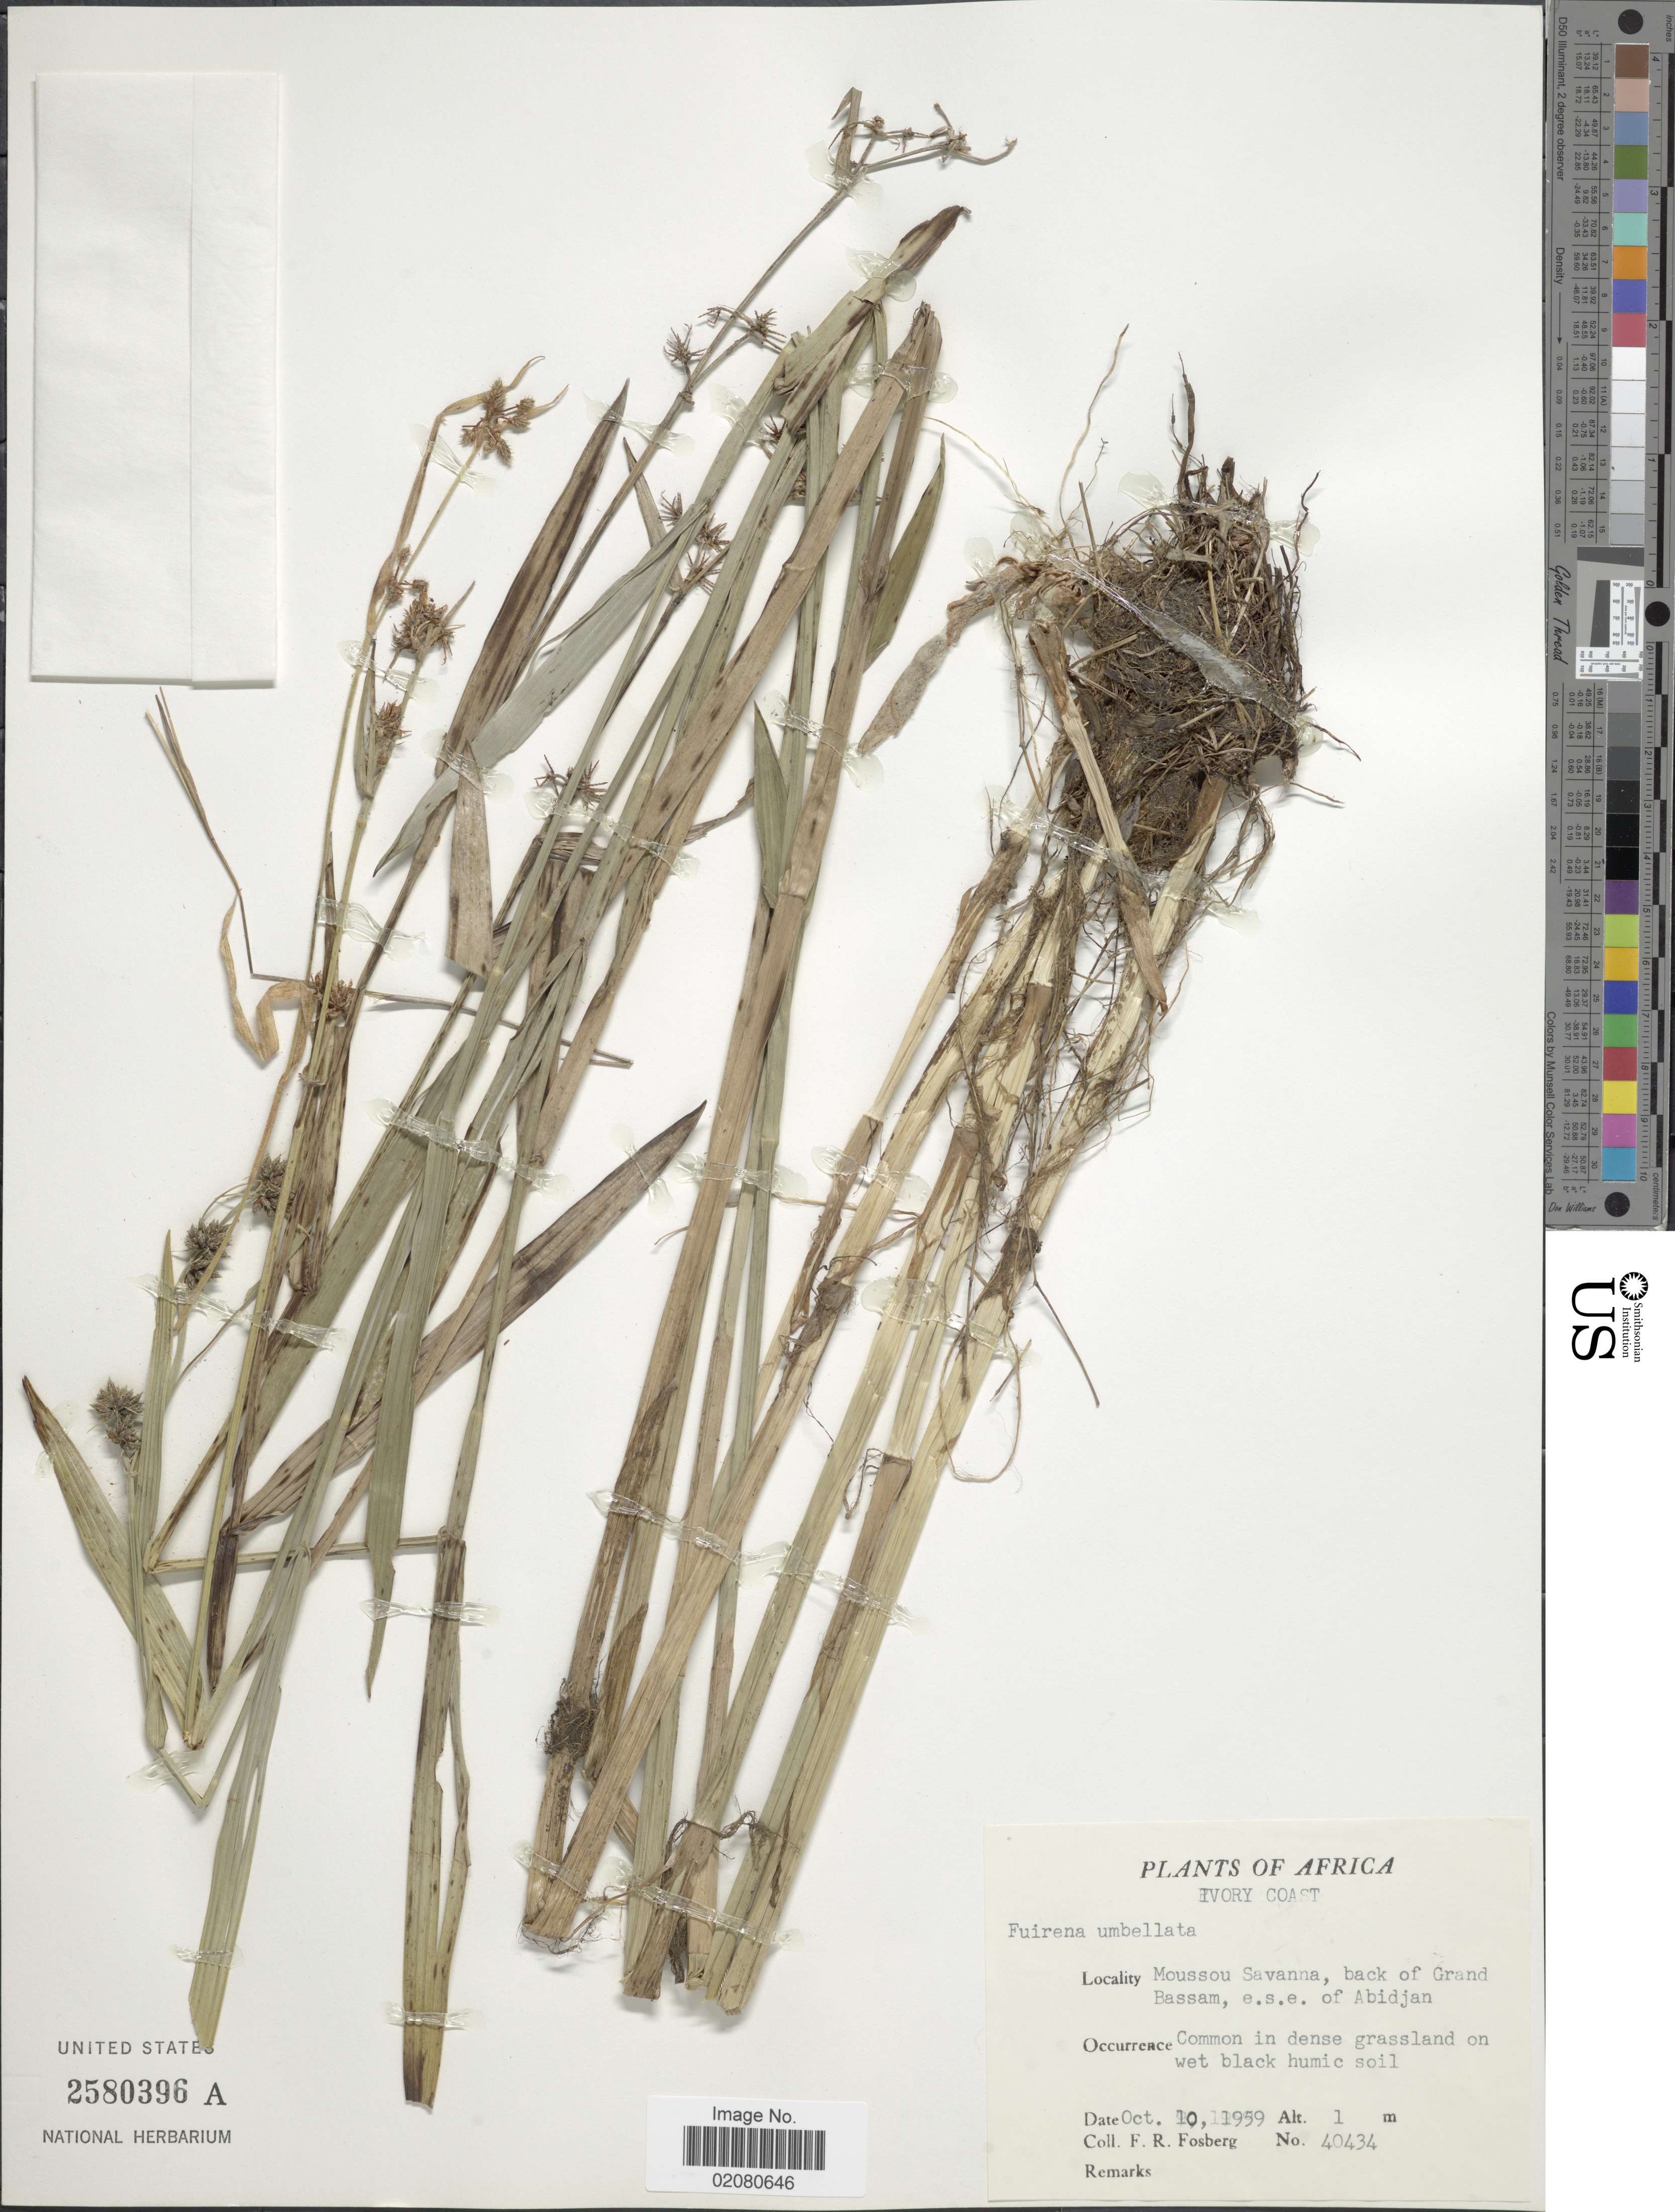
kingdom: Plantae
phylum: Tracheophyta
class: Liliopsida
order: Poales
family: Cyperaceae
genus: Fuirena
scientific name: Fuirena umbellata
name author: Rottb.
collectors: F. R. Fosberg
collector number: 40434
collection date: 1959-10-10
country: Ivory Coast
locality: Moussou Savanna, back of Grand Bassam. e.s.e. of Abidjan.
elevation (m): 1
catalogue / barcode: US 2580396A